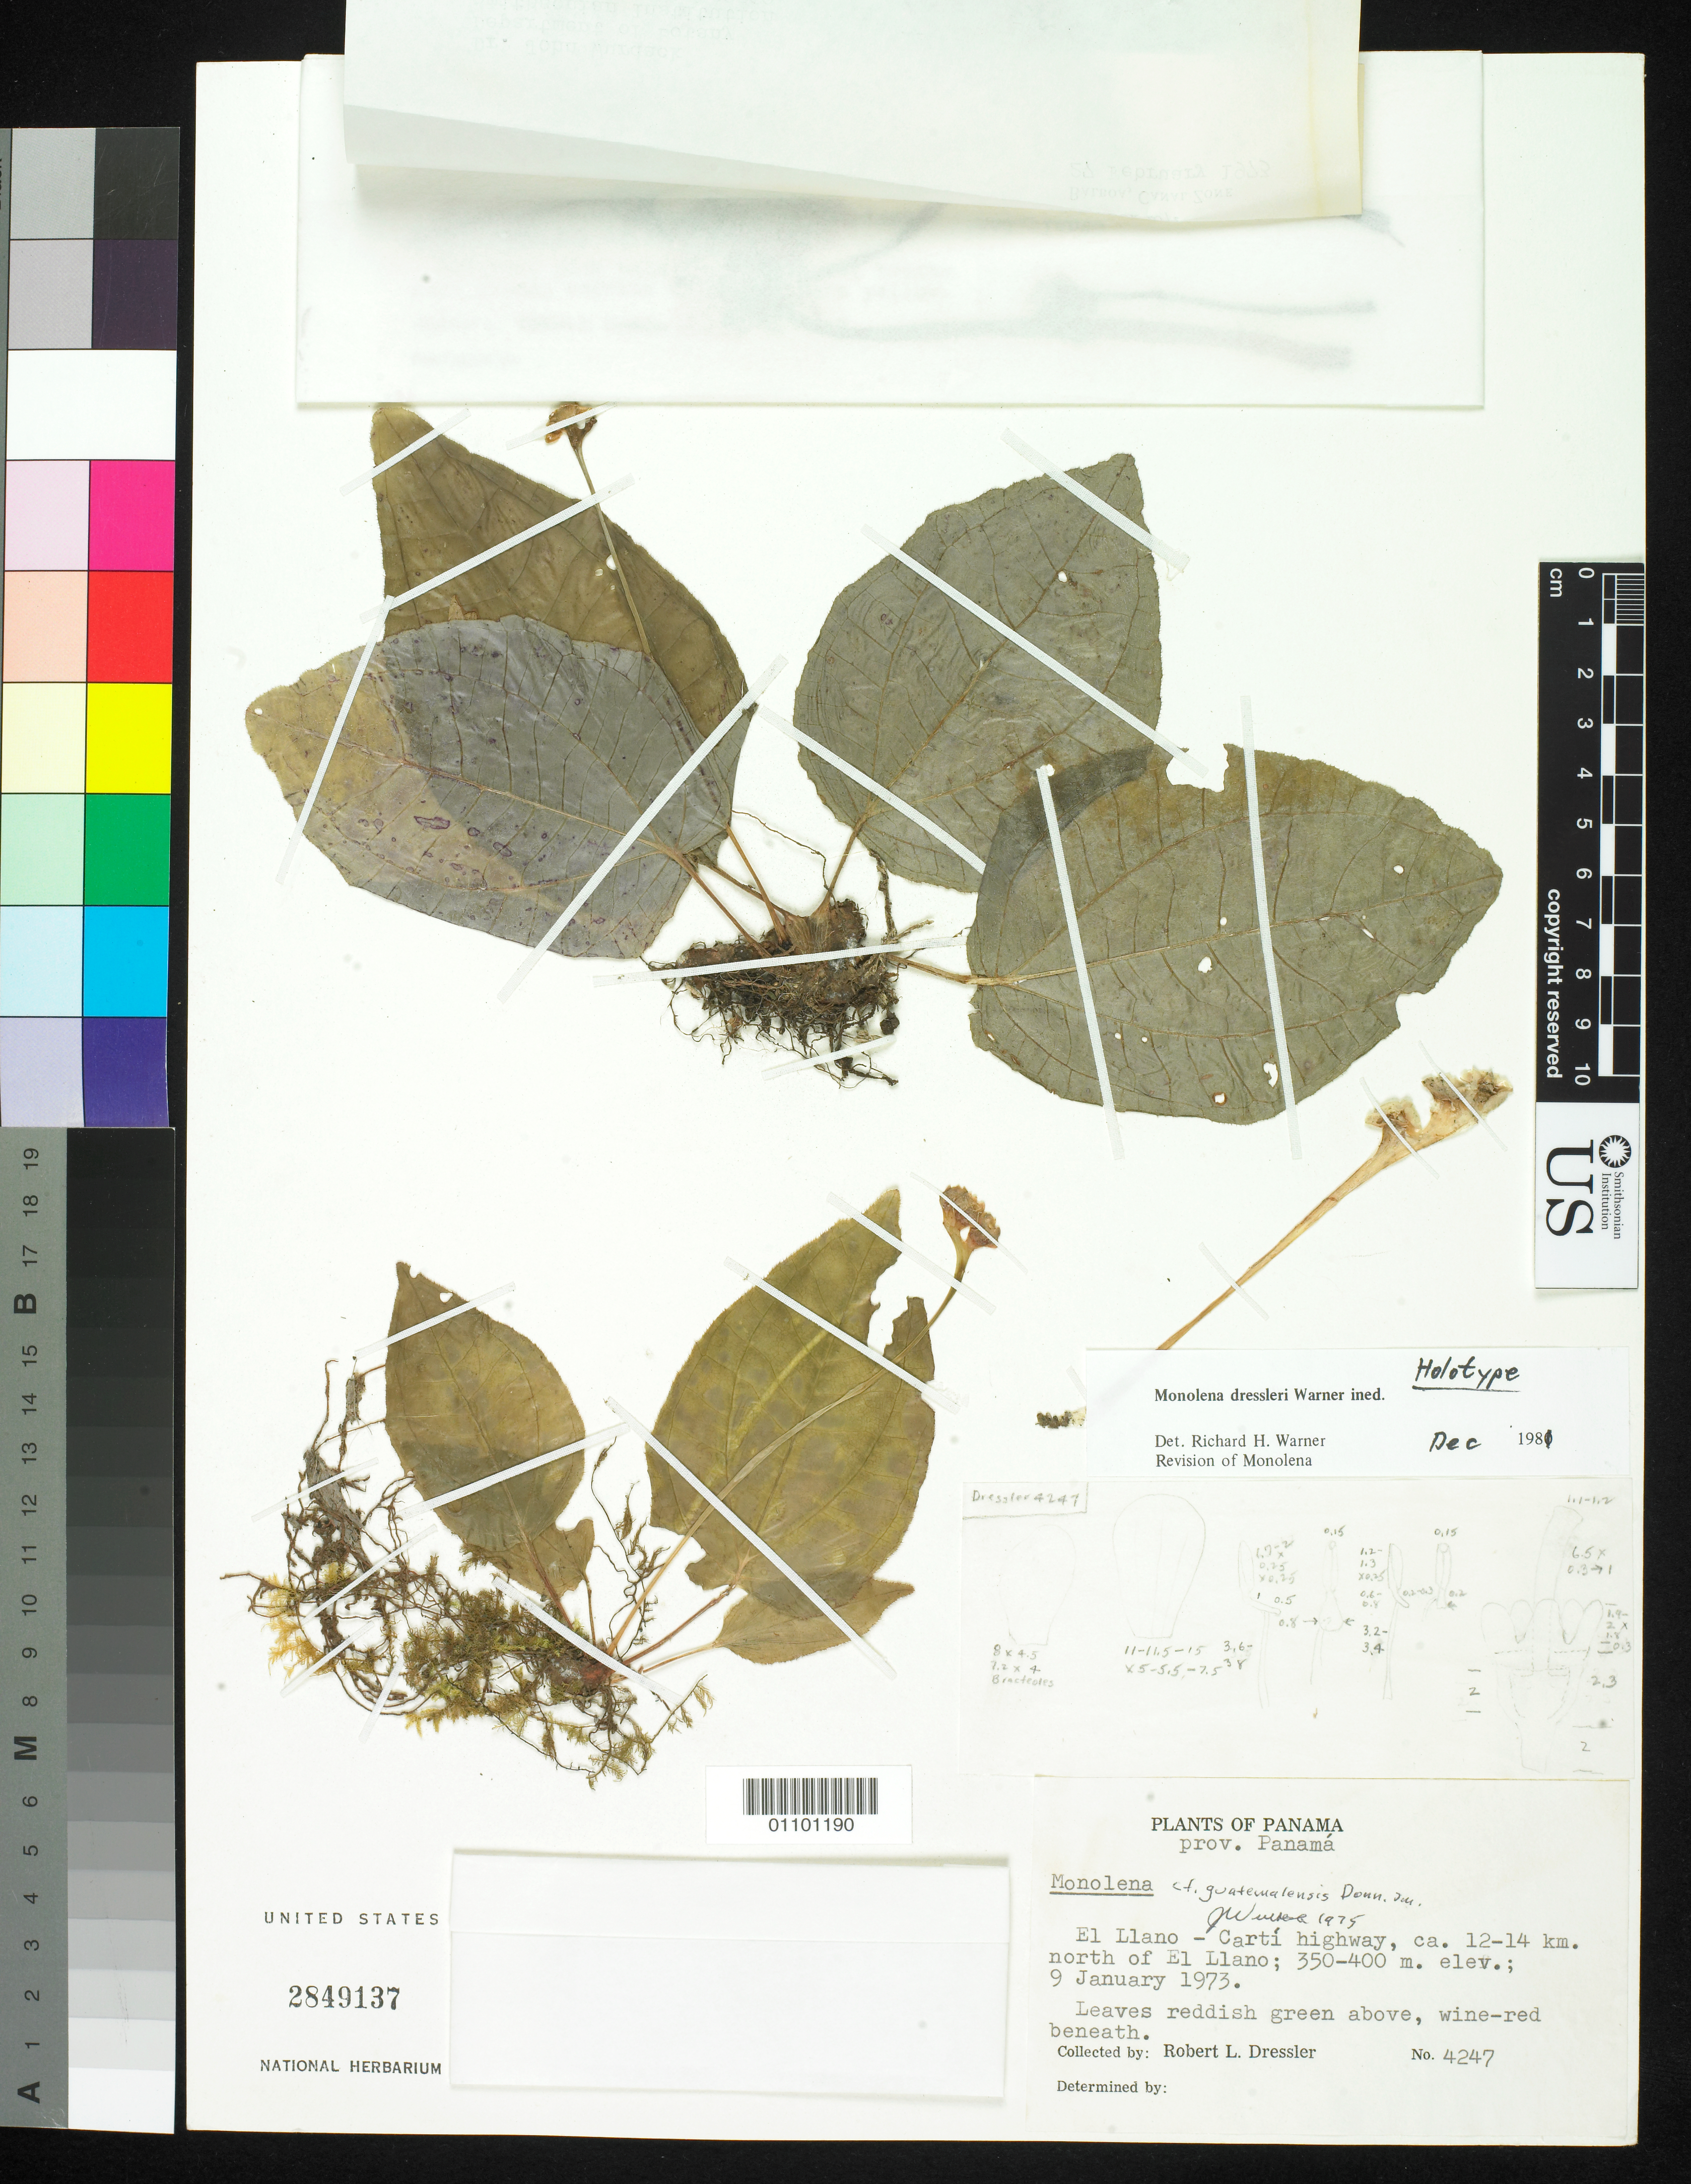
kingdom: Plantae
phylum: Tracheophyta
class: Magnoliopsida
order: Myrtales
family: Melastomataceae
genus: Monolena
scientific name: Monolena dressleri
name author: Warner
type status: Holotype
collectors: R. Dressler & M. D. Corrêa-A.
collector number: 4247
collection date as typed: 09 Jan 1973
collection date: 1973-01-09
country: Panama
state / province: Panamá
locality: El Llano-Carti highway, ca. 12-14 km. north of El Llano.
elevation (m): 350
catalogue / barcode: US 2849137